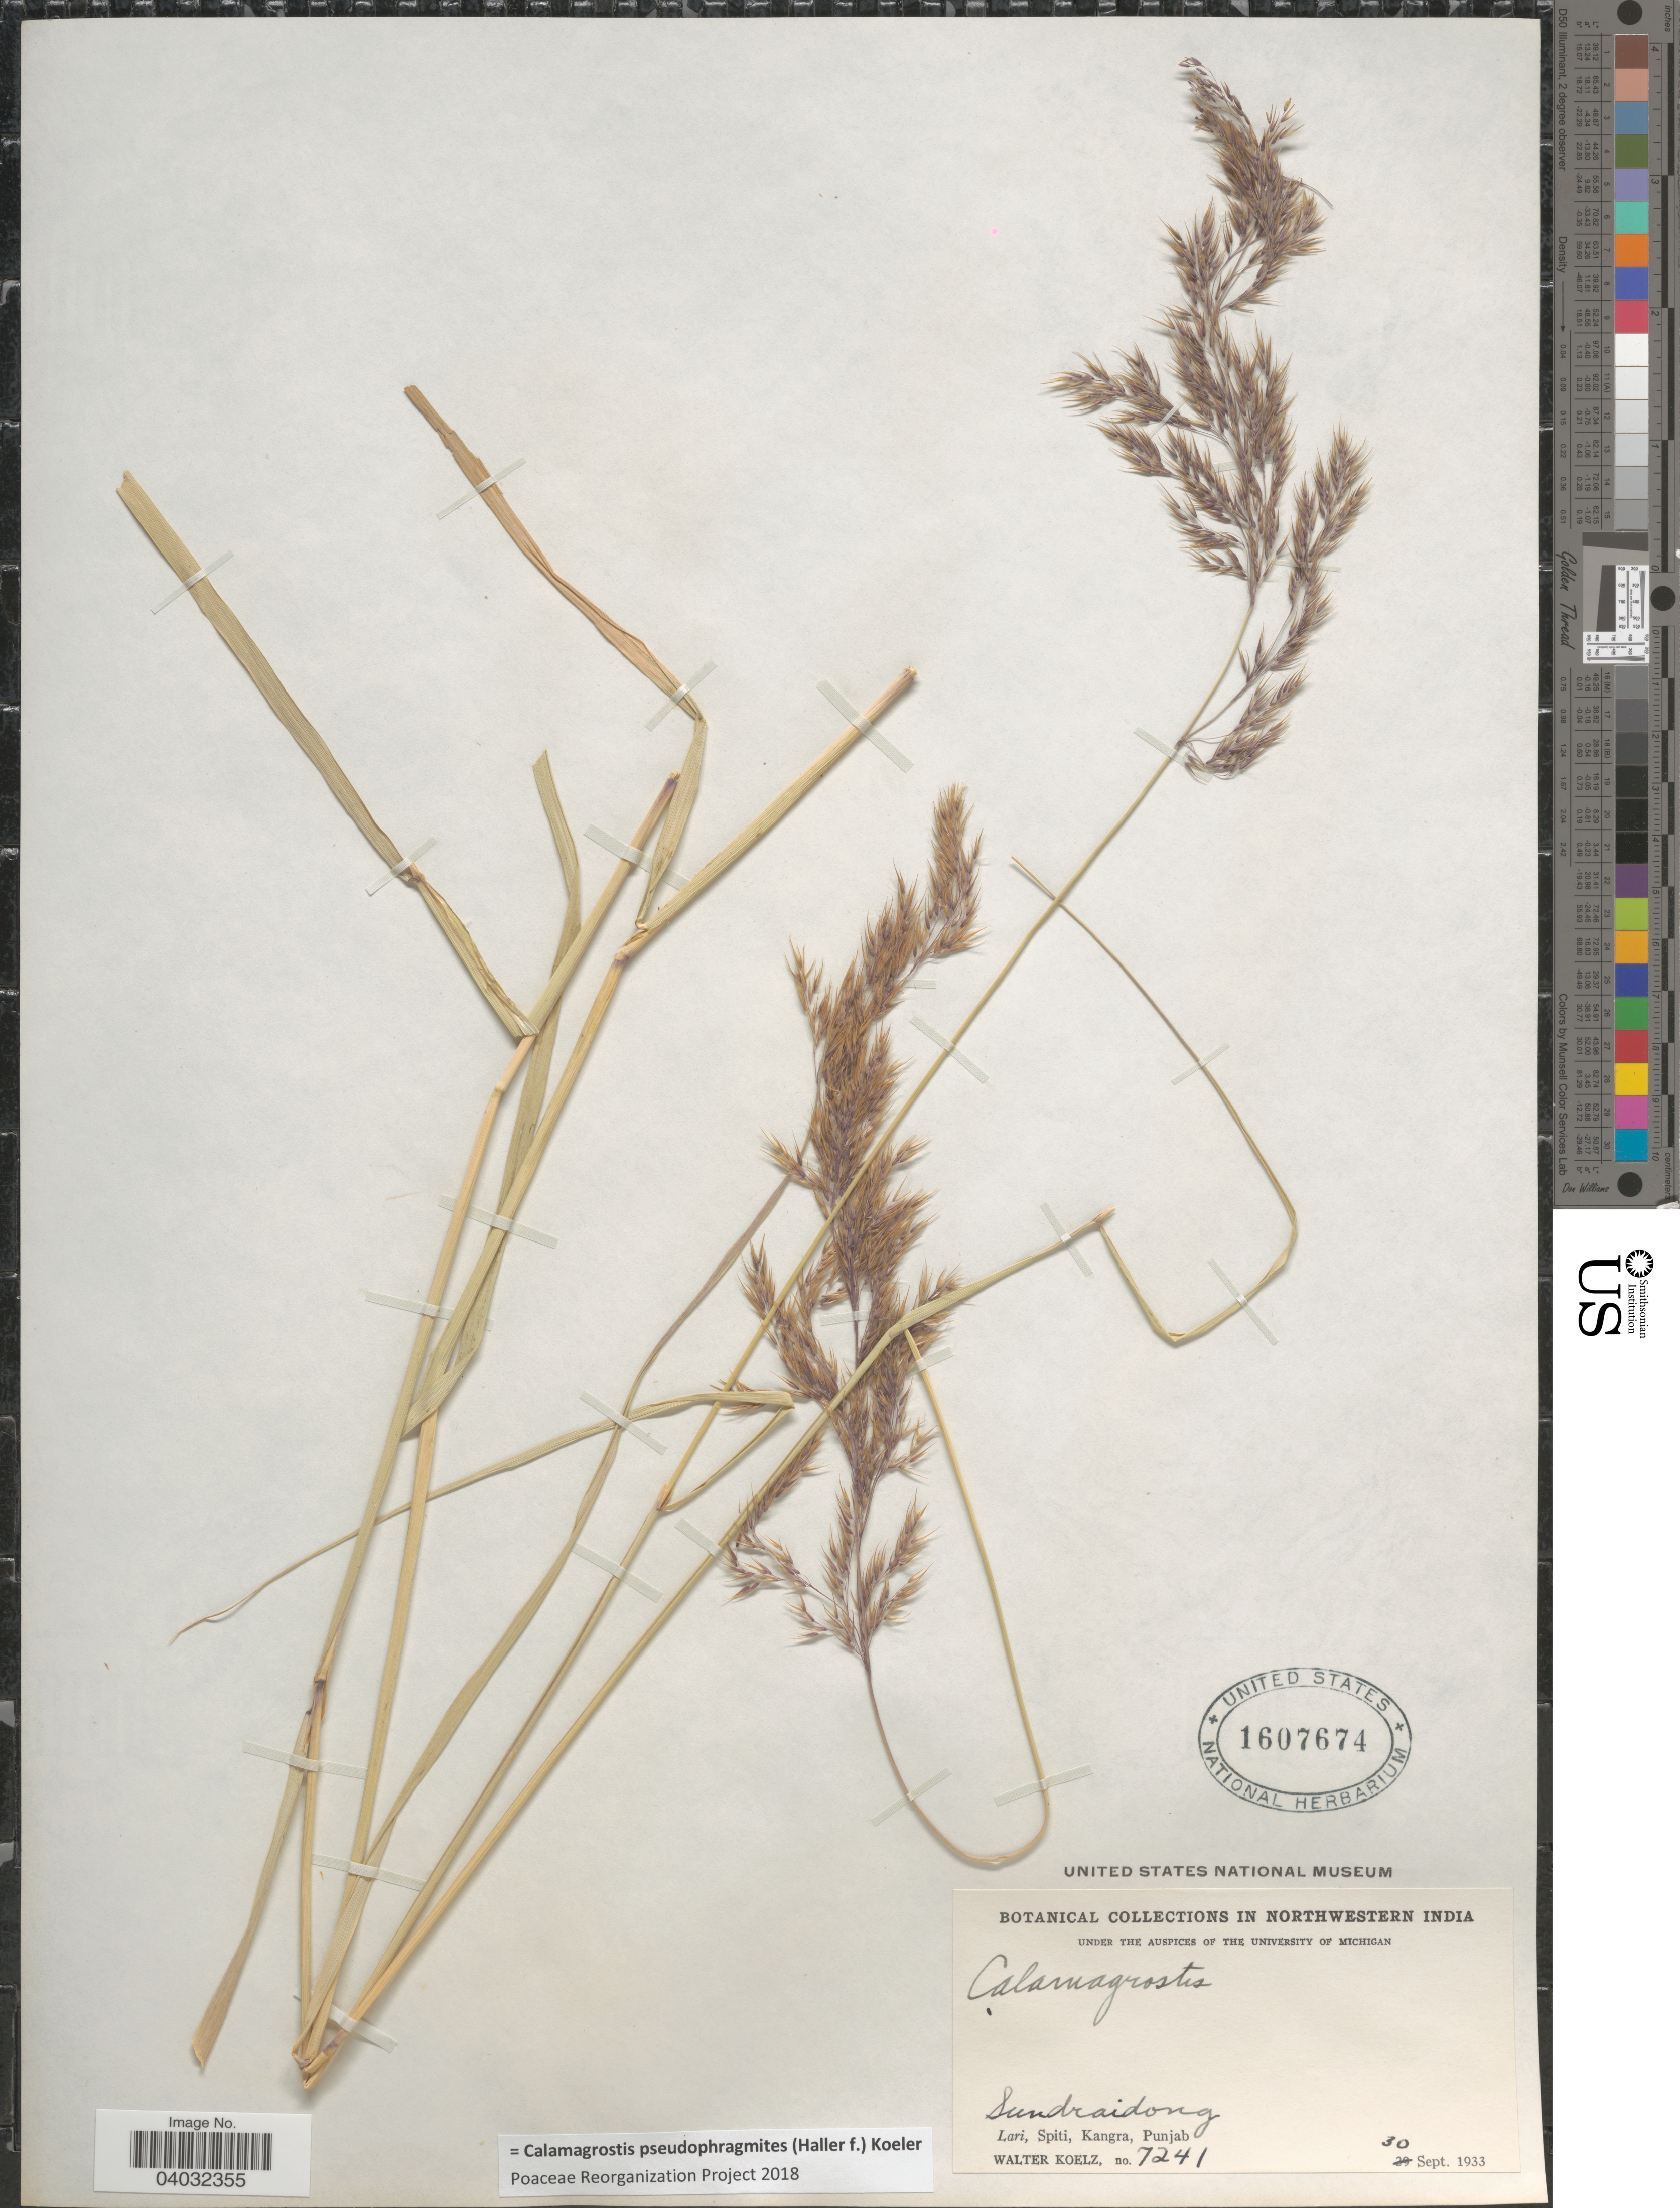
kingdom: Plantae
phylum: Tracheophyta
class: Liliopsida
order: Poales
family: Poaceae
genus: Calamagrostis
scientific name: Calamagrostis pseudophragmites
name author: (Haller f.) Koeler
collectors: W. N. Koelz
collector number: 7241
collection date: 1933-09-30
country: India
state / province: Punjab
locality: Northwestern India. Lari, Spiti, Kangra.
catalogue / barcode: US 1607674